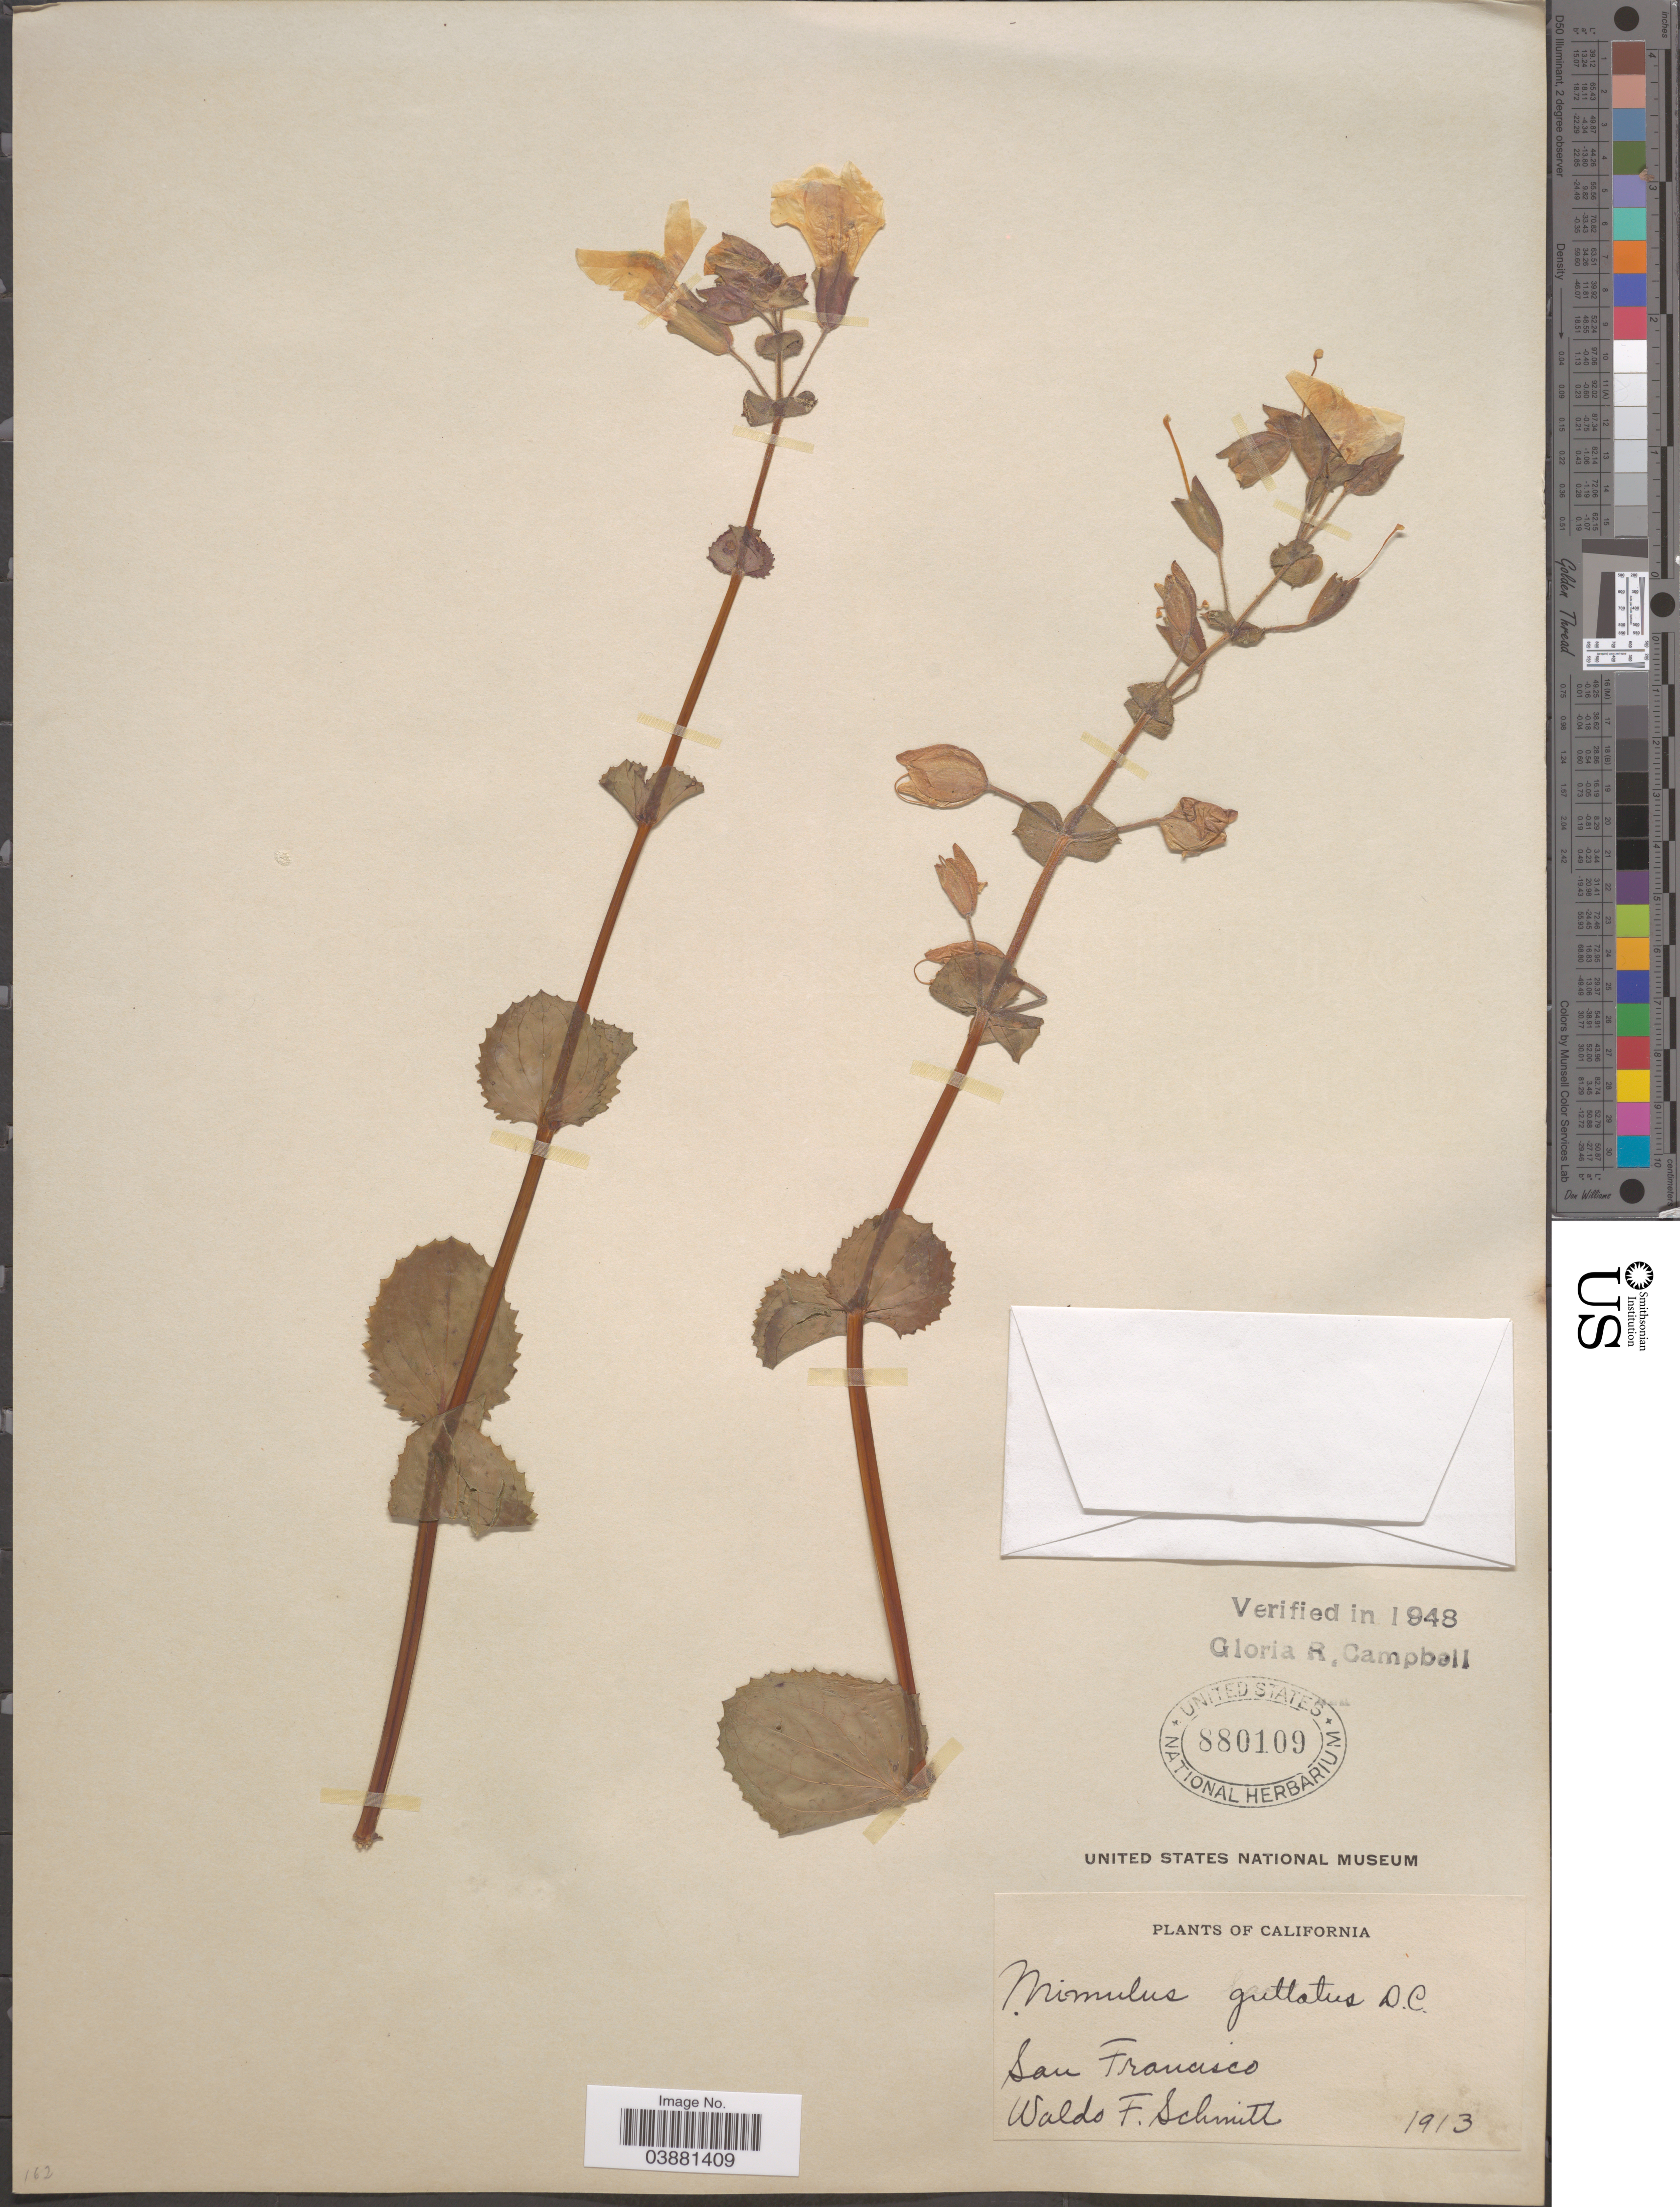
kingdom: Plantae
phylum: Tracheophyta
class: Magnoliopsida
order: Lamiales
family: Phrymaceae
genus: Mimulus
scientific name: Mimulus guttatus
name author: DC.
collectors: W. F. Schmitt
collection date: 1913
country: United States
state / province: California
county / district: San Francisco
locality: San Francisco.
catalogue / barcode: US 880109